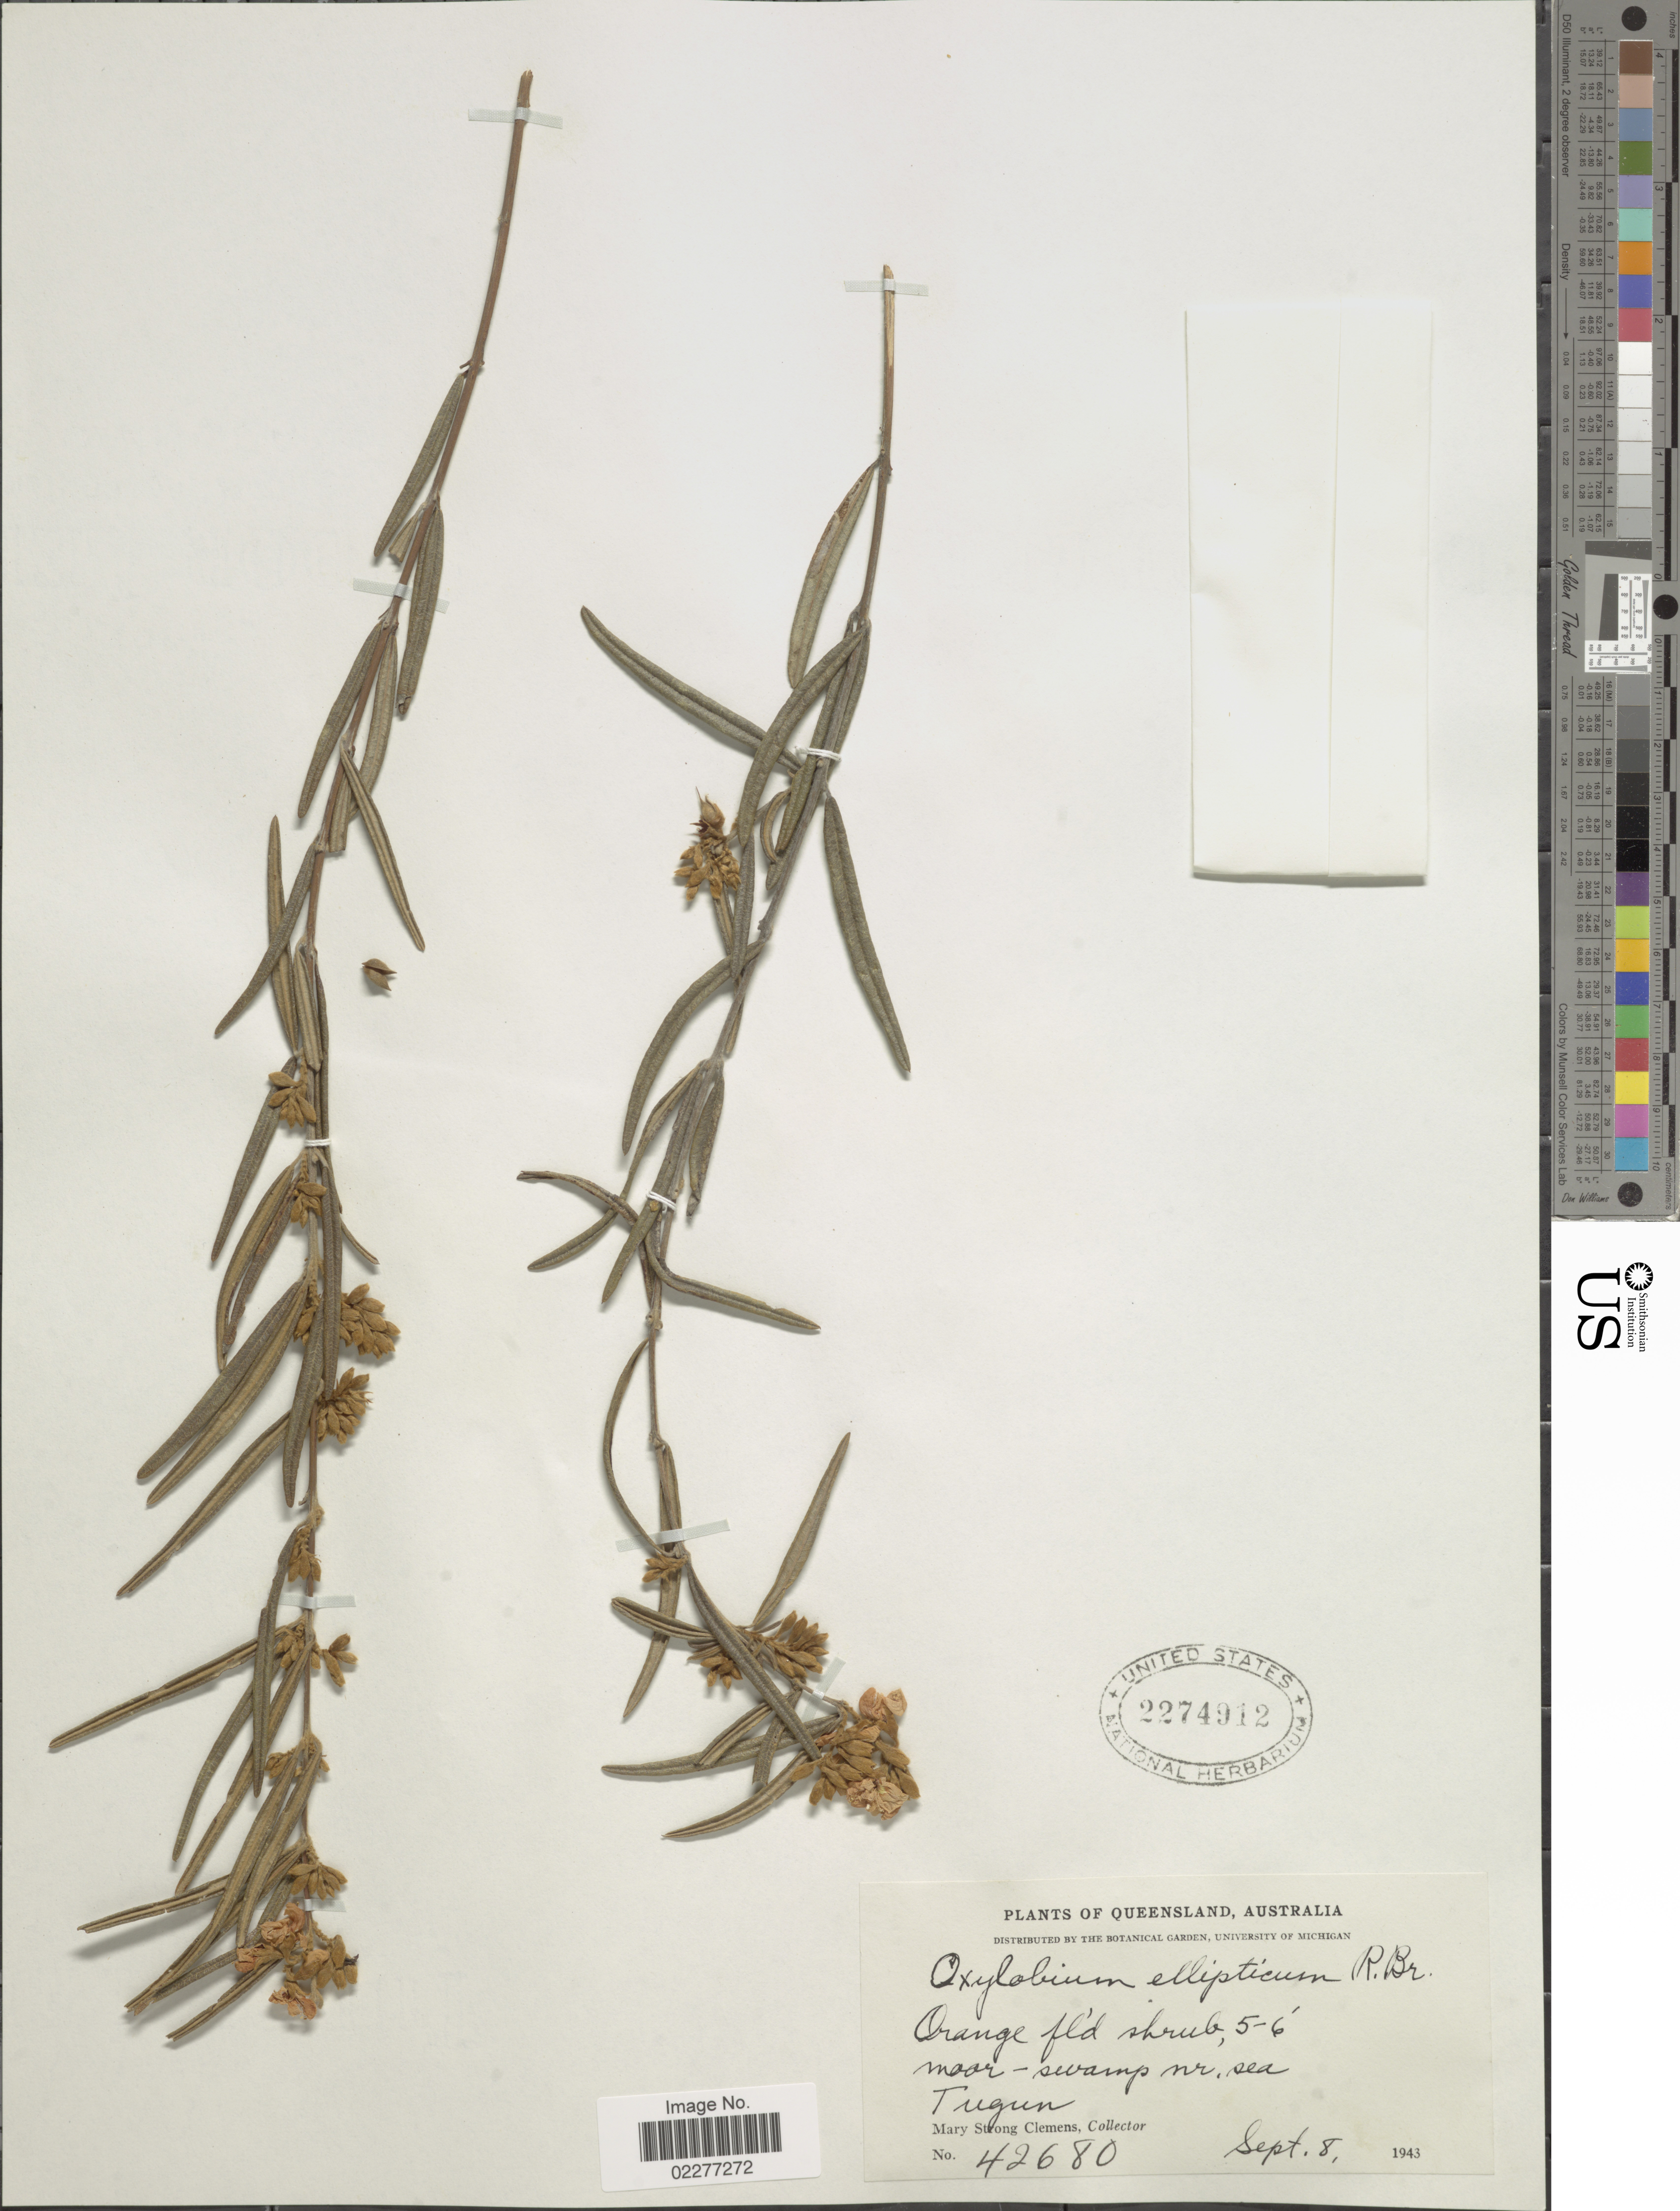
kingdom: Plantae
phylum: Tracheophyta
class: Magnoliopsida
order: Fabales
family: Fabaceae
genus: Oxylobium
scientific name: Oxylobium ellipticum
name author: (Vent.) R. Br.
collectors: M. S. Clemens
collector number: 42680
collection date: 1943-09-08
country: Australia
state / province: Queensland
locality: Orange fld, Tugun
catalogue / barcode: US 2274912